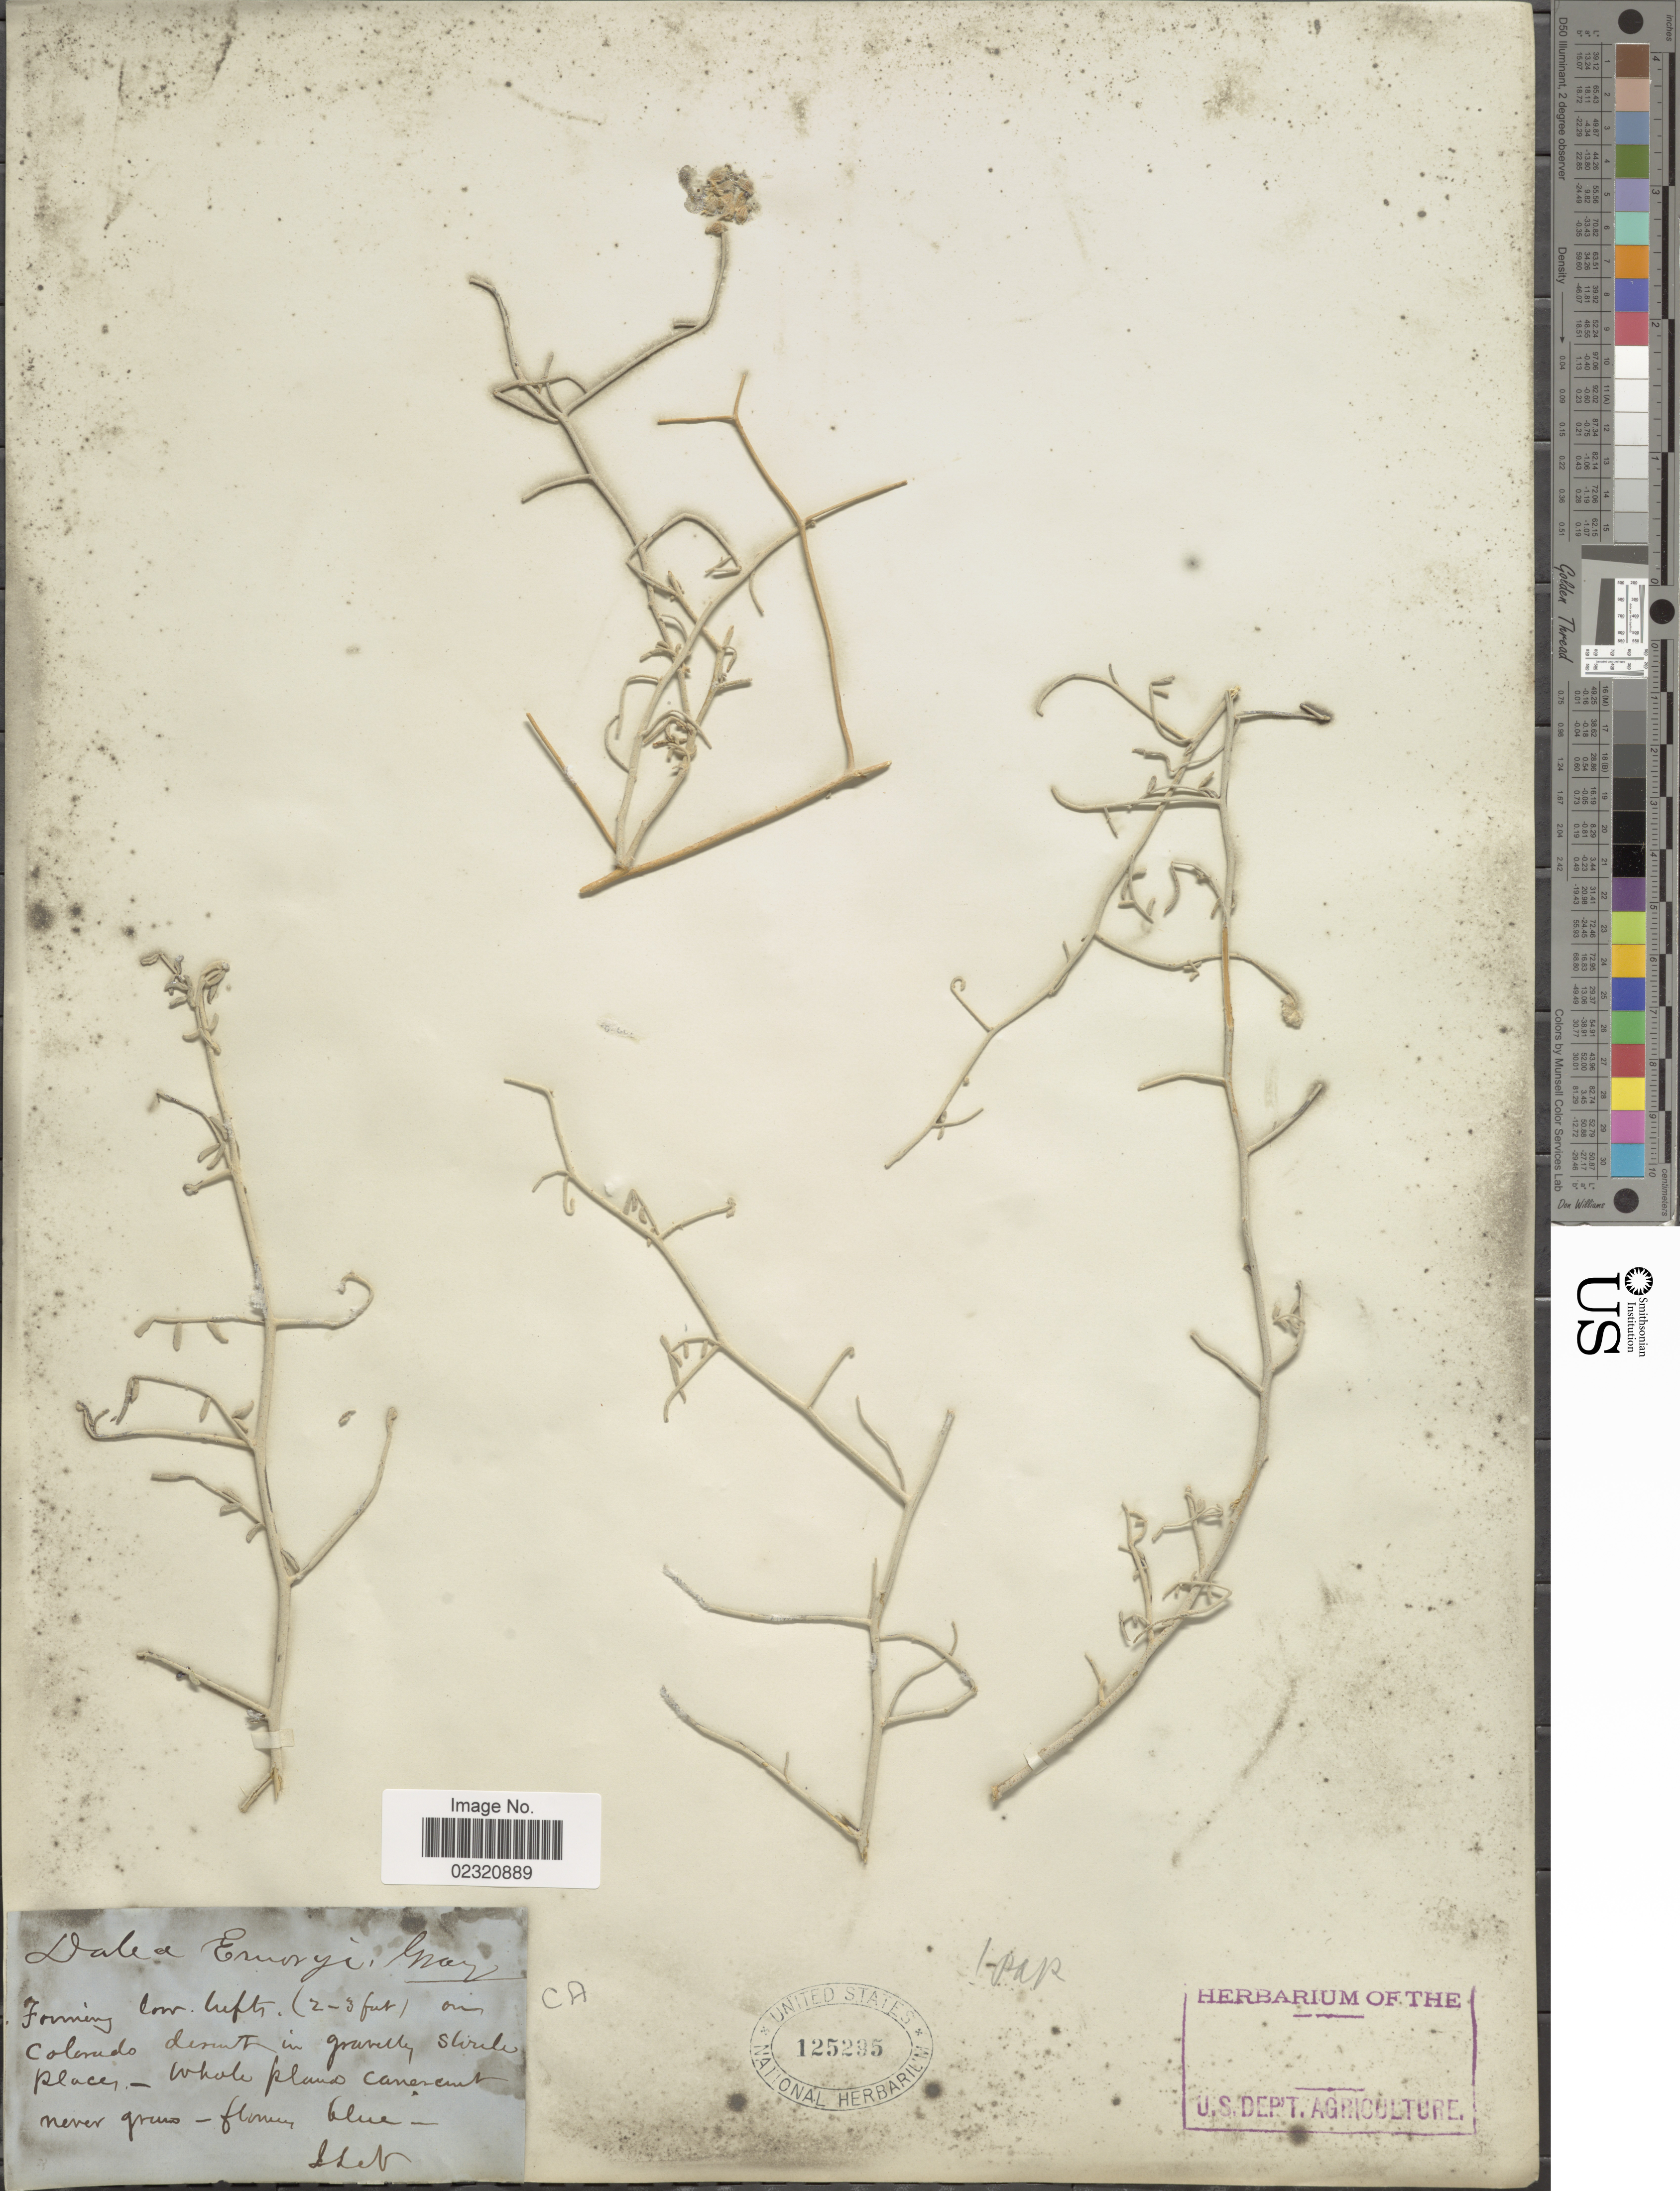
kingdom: Plantae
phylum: Tracheophyta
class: Magnoliopsida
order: Fabales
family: Fabaceae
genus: Psorothamnus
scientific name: Psorothamnus emoryi var. emoryi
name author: (A. Gray) Rydb.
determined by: Strong, M. T., (US), Smithsonian Institution - National Museum of Natural History (UNITED STATES)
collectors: J. S. Newberry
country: United States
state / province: California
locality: Colorado Desert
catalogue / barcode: US 125295